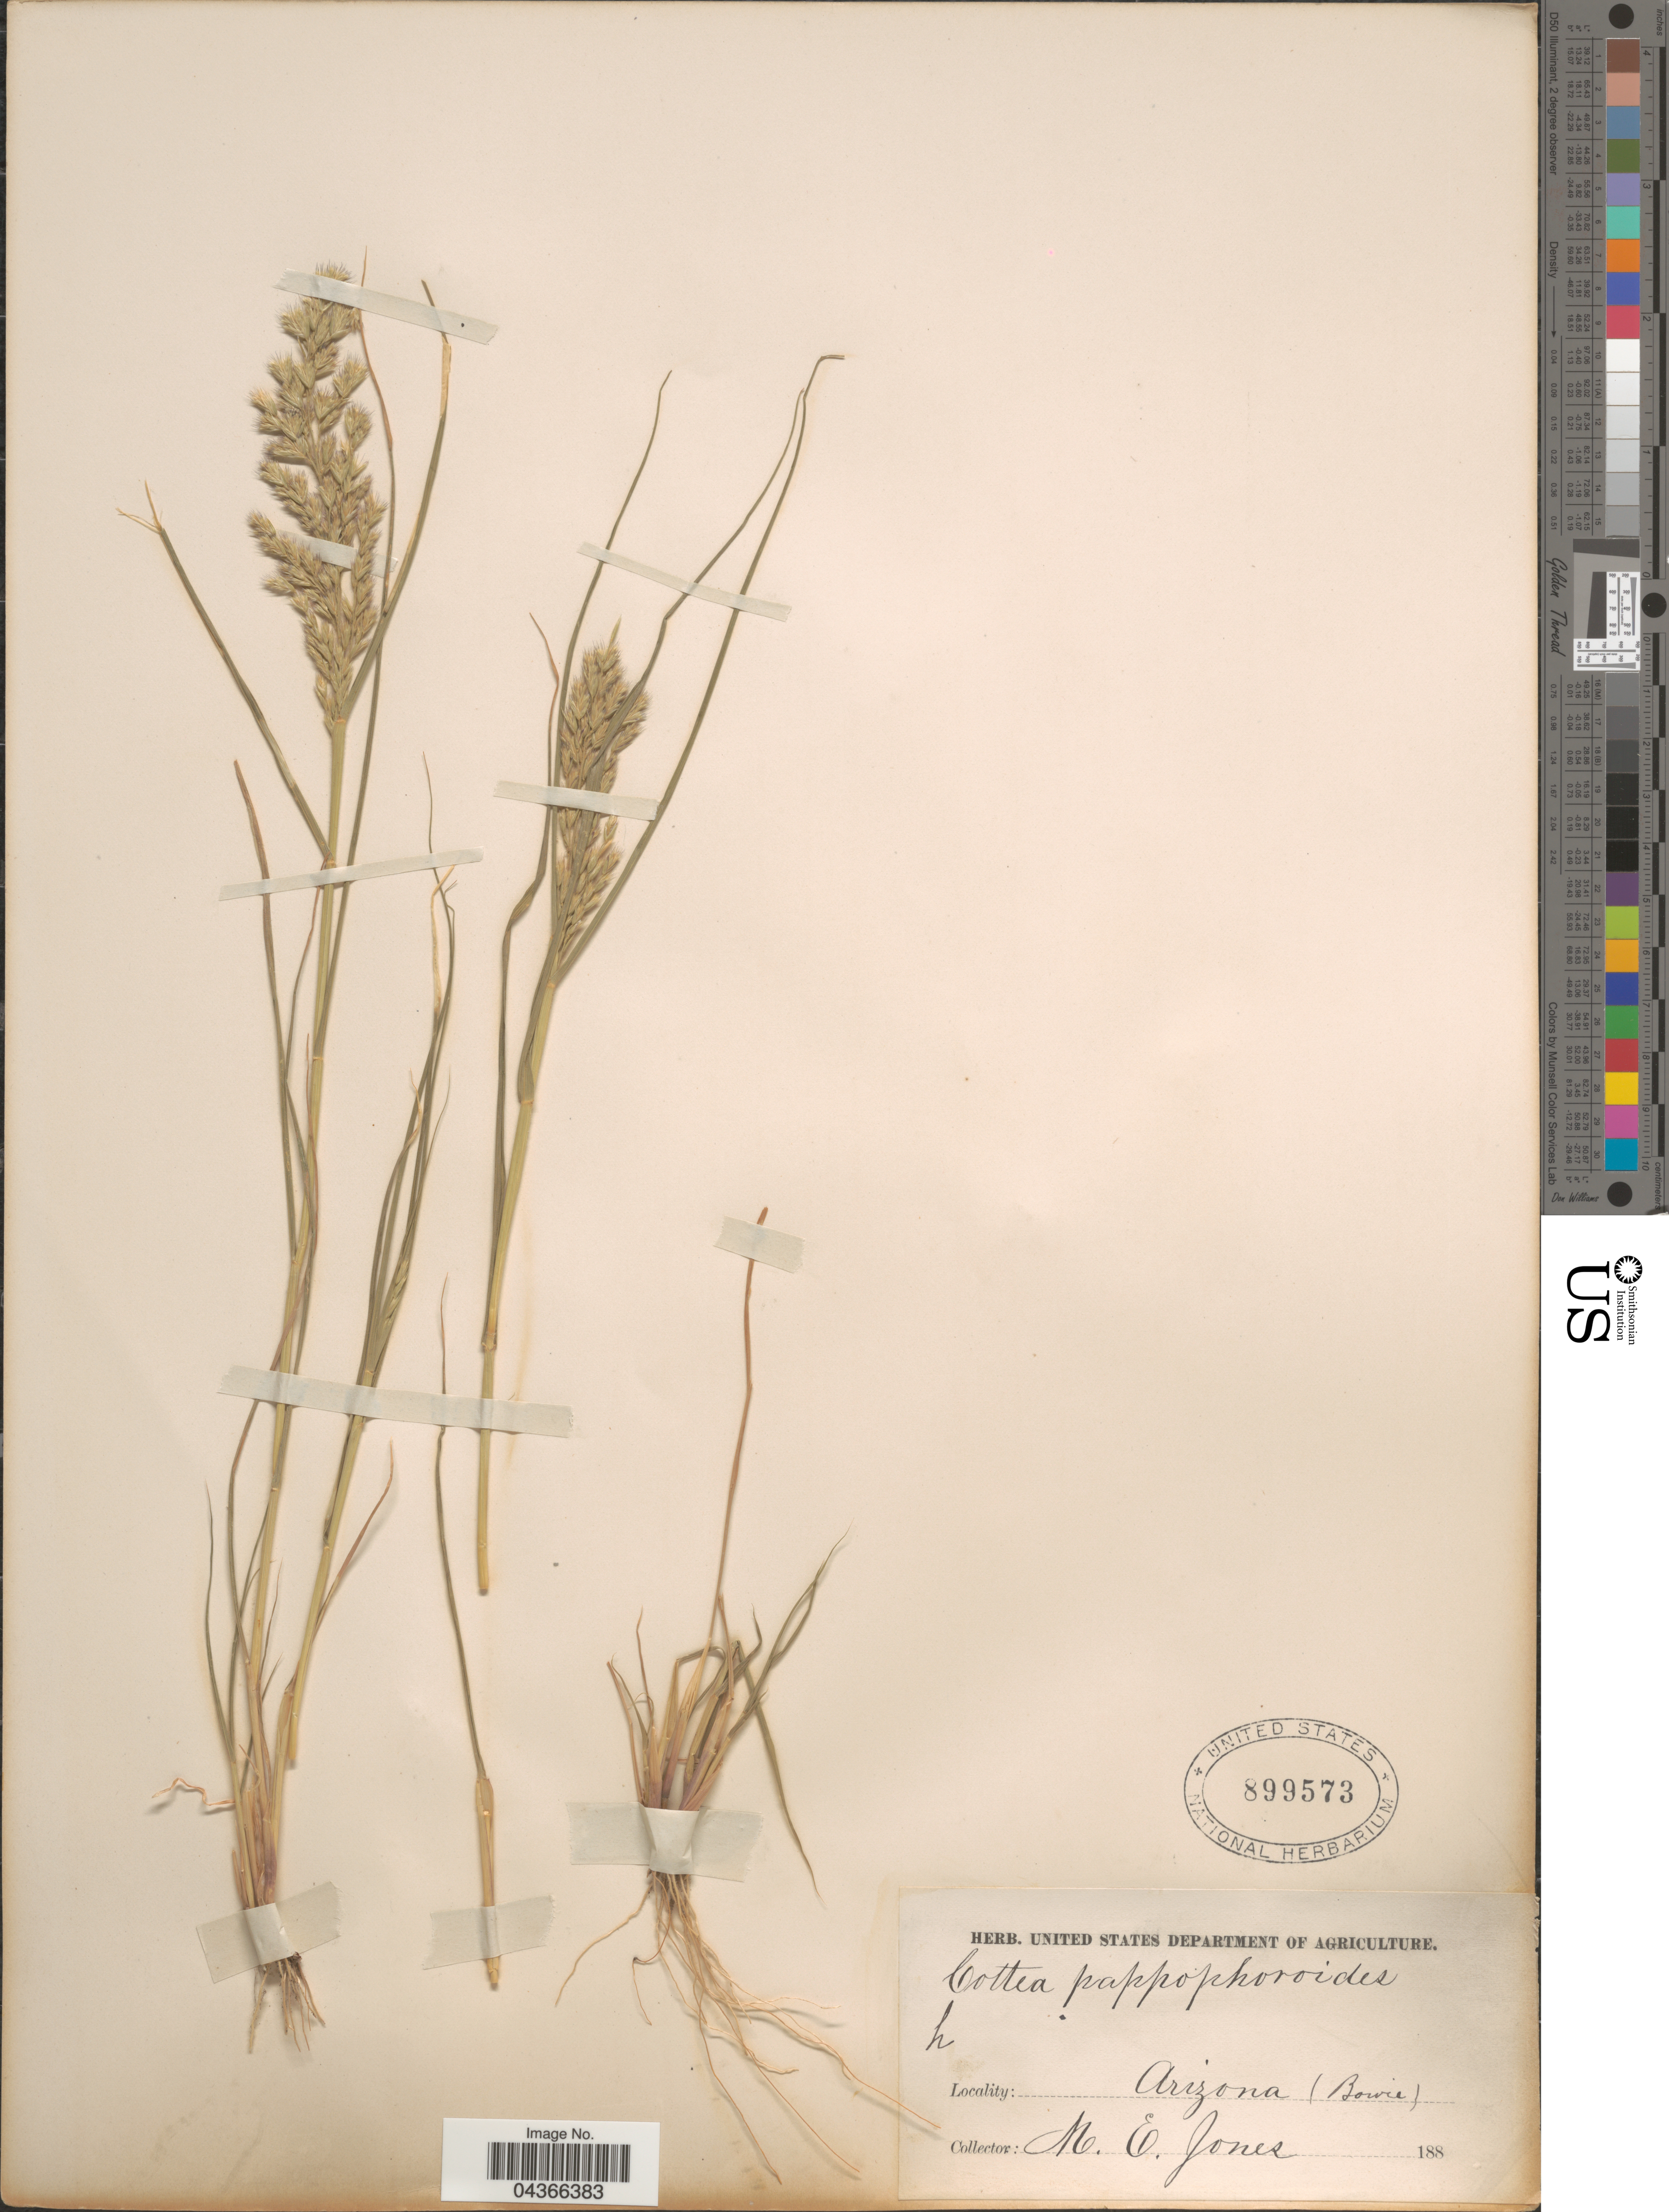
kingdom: Plantae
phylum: Tracheophyta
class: Liliopsida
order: Poales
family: Poaceae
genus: Cottea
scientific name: Cottea pappophoroides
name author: Kunth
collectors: M. E. Jones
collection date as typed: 188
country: United States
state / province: Arizona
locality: (Bowie).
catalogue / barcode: US 899573